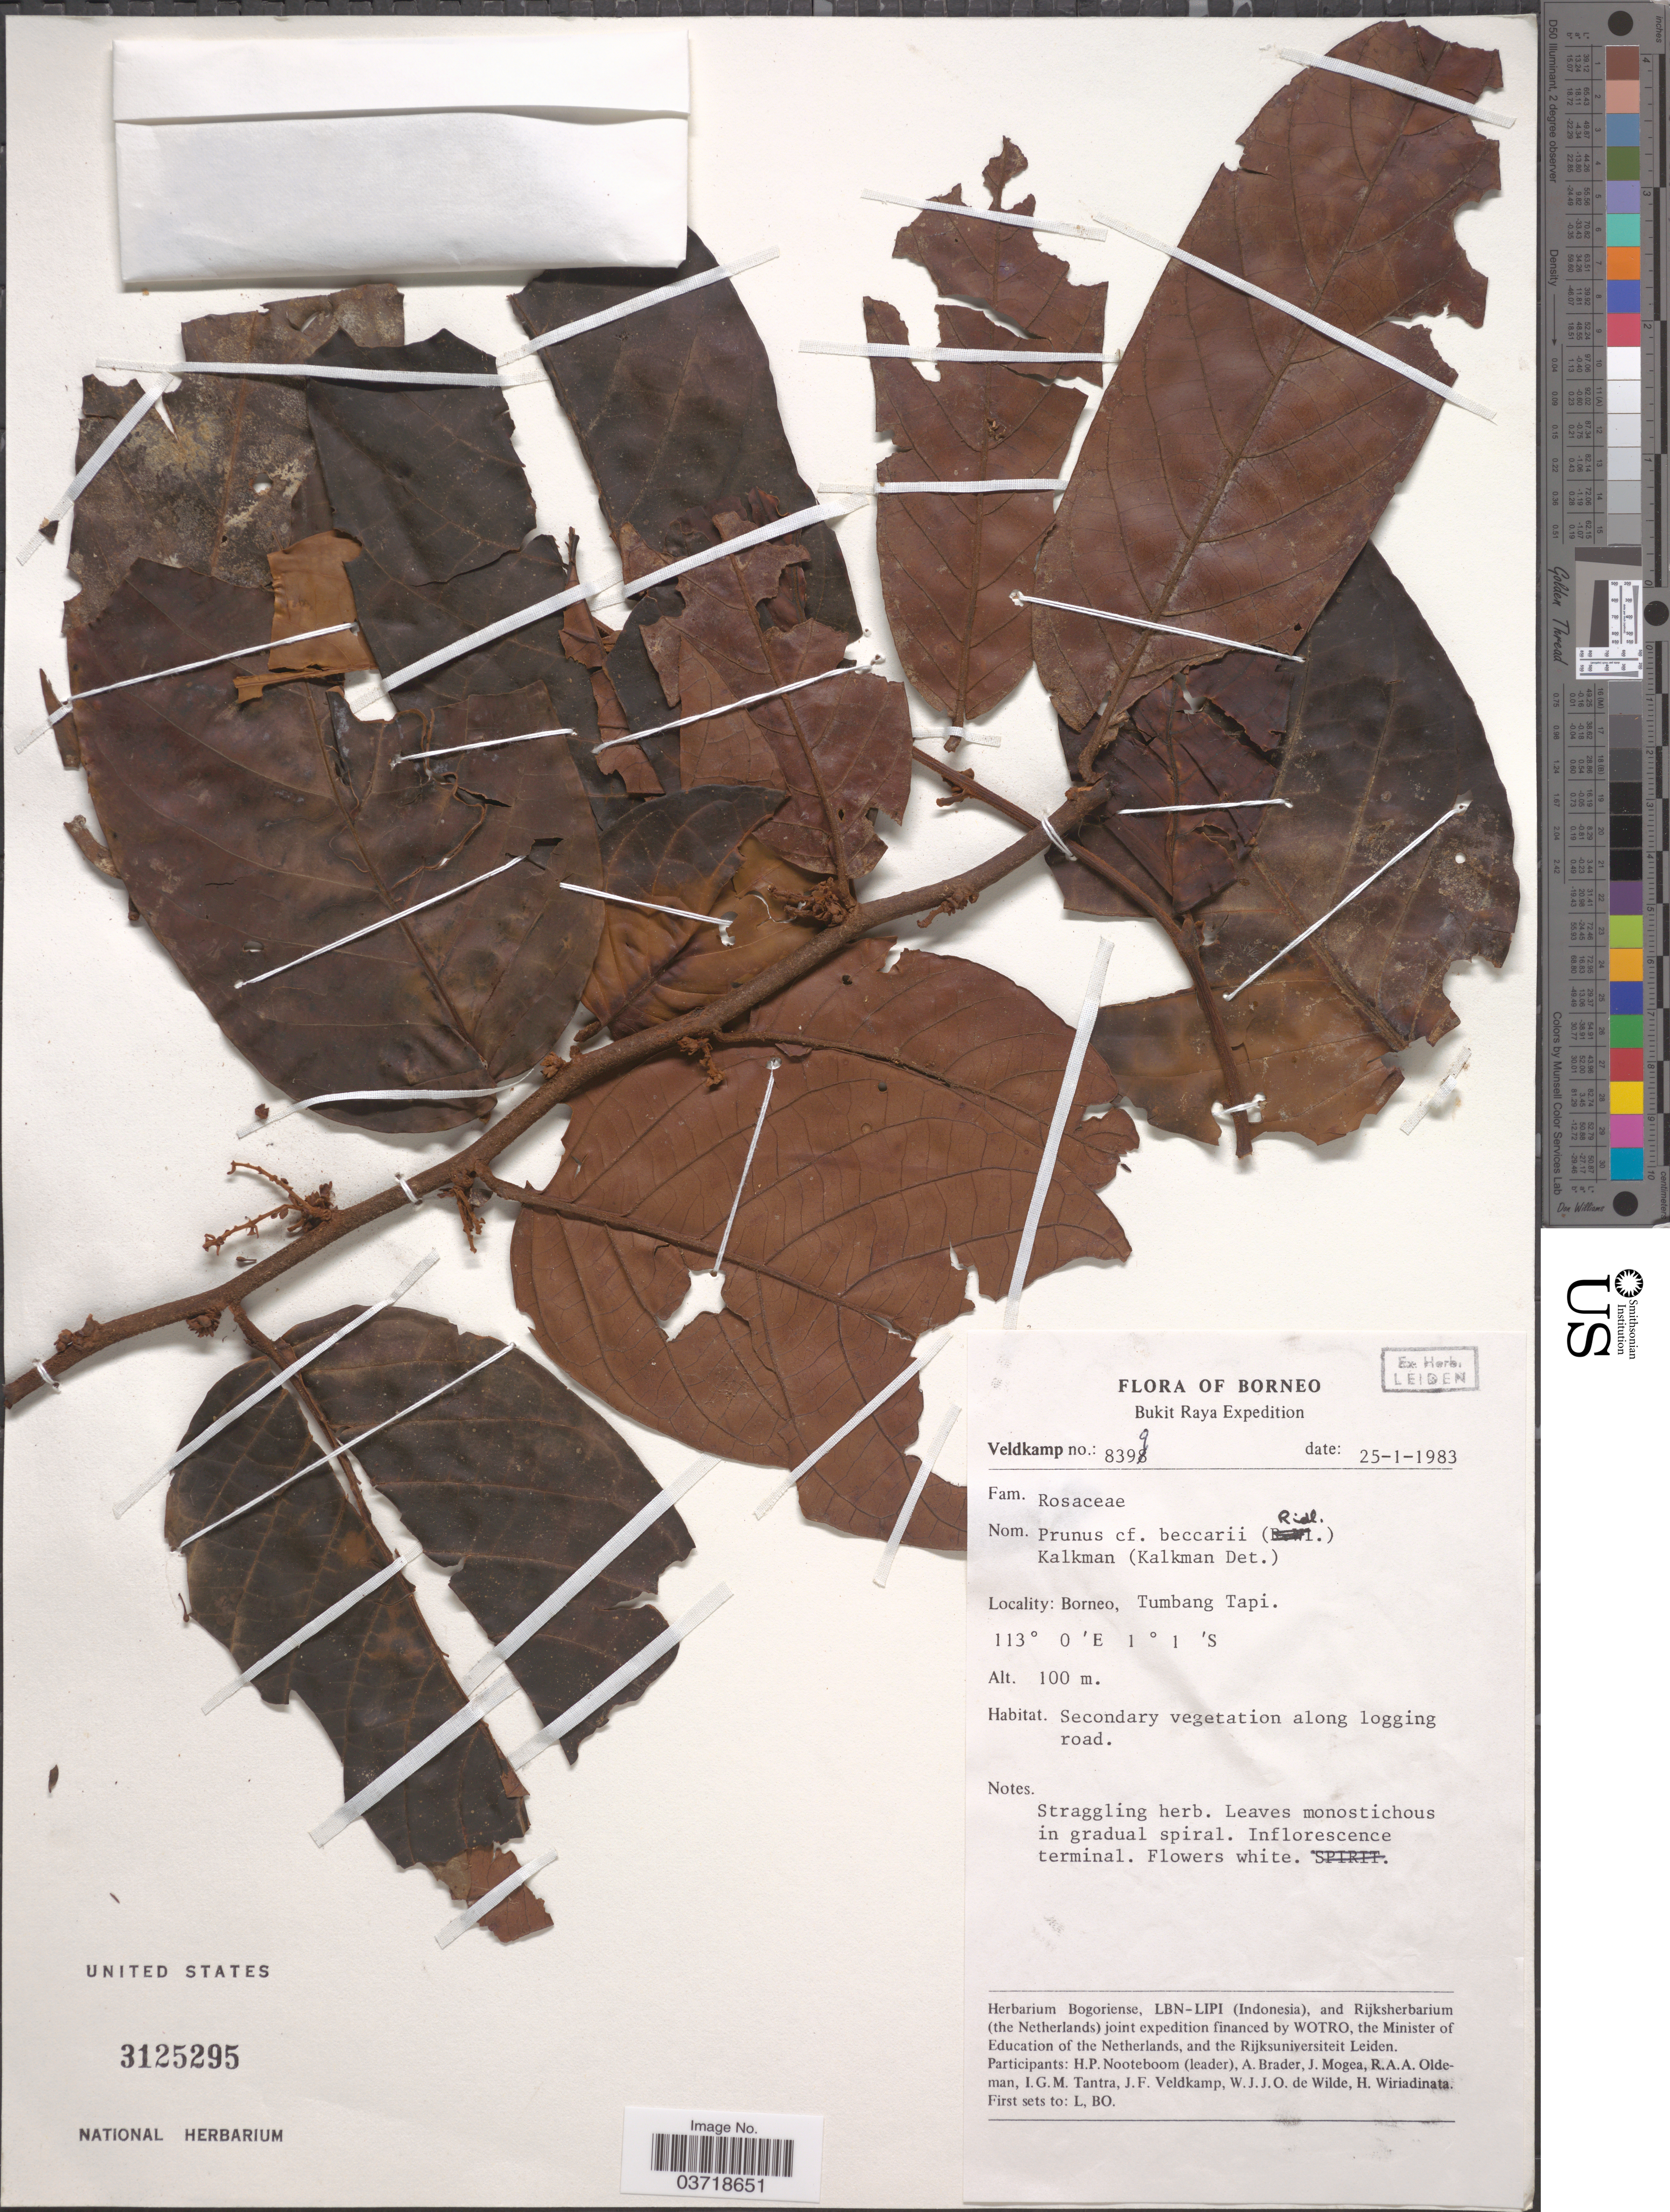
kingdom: Plantae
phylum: Tracheophyta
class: Magnoliopsida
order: Rosales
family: Rosaceae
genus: Prunus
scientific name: Prunus beccarii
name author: (Ridl.) Kalkman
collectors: -. Veldkamp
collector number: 8399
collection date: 1983-01-25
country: Indonesia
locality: Borneo. Bukit Raya. Tumbang Tapi.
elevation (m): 100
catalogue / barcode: US 3125295